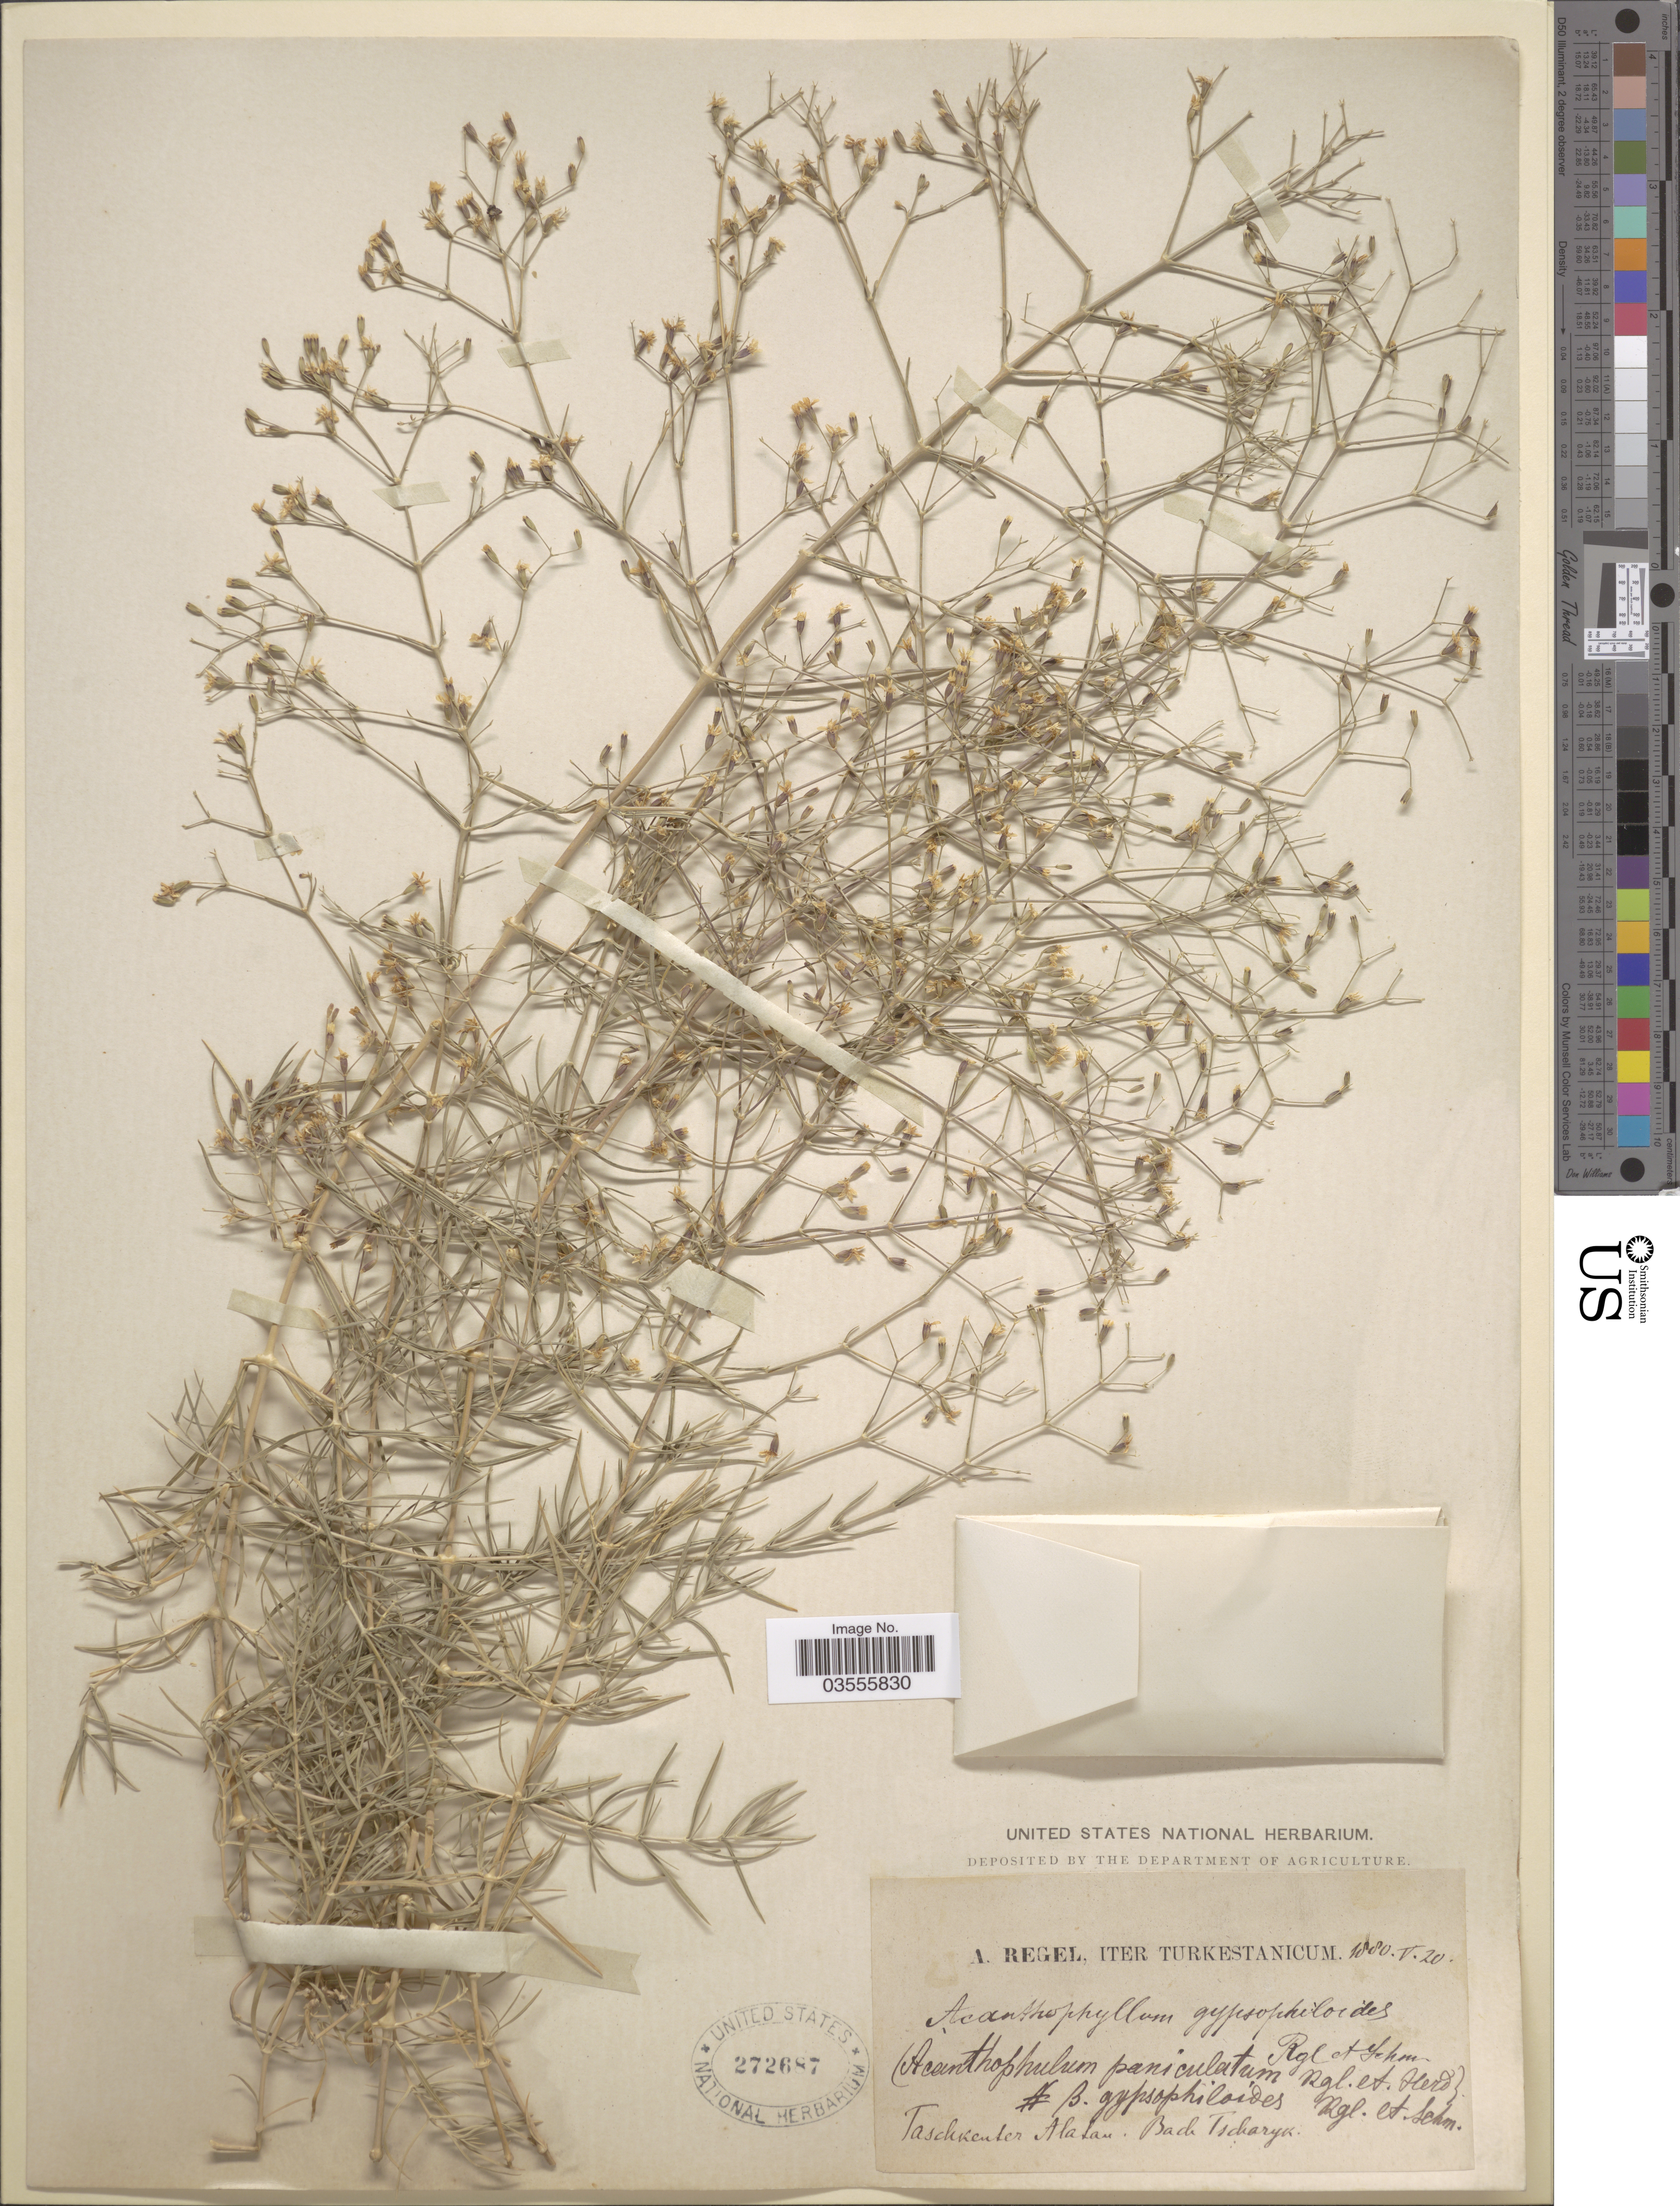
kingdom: Plantae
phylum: Tracheophyta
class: Magnoliopsida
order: Caryophyllales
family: Caryophyllaceae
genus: Acanthophyllum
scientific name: Acanthophyllum gypsophiloides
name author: Regel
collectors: A. Regel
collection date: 1880-05-20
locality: Iter Turkestanicum. Taschkenter Alatau. Bach Tscharyk.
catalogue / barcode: US 272687